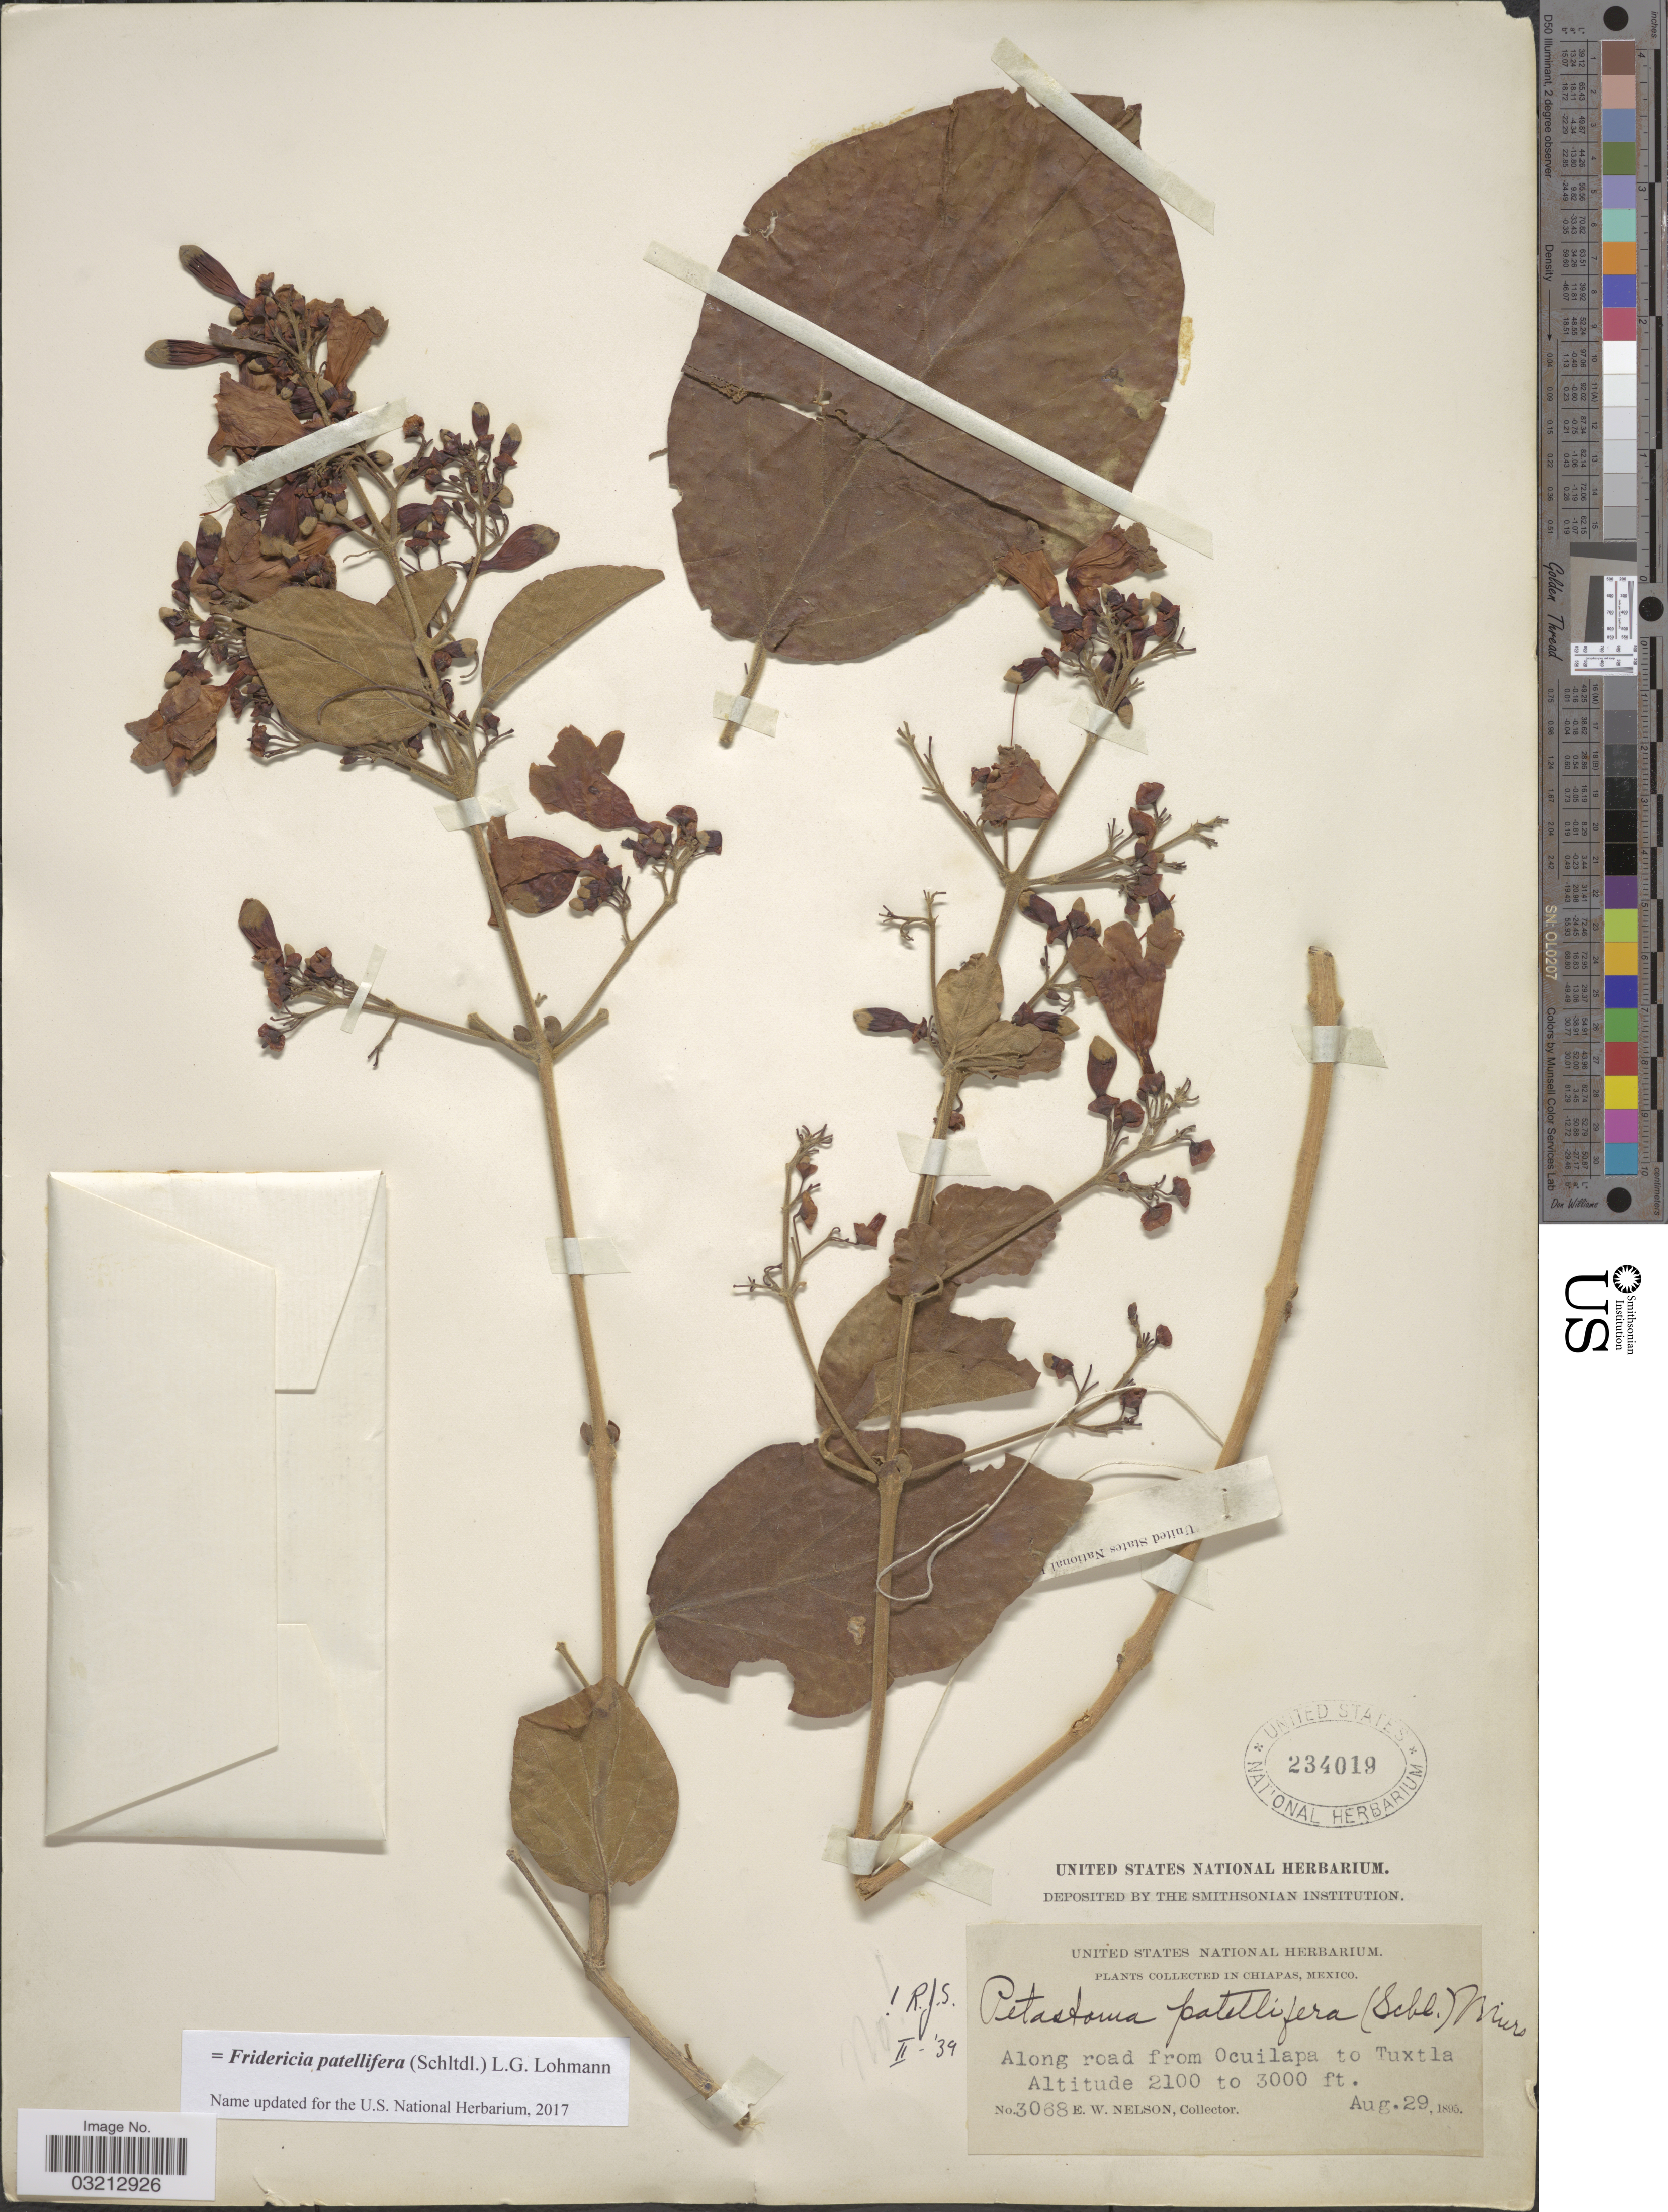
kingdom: Plantae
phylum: Tracheophyta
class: Magnoliopsida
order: Lamiales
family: Bignoniaceae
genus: Fridericia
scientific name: Fridericia patellifera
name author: (Schltdl.) L.G. Lohmann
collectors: E. W. Nelson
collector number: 3068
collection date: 1895-08-29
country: Mexico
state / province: Chiapas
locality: Along road from Ocuilapa to Tuxtla.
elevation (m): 640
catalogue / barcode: US 234019